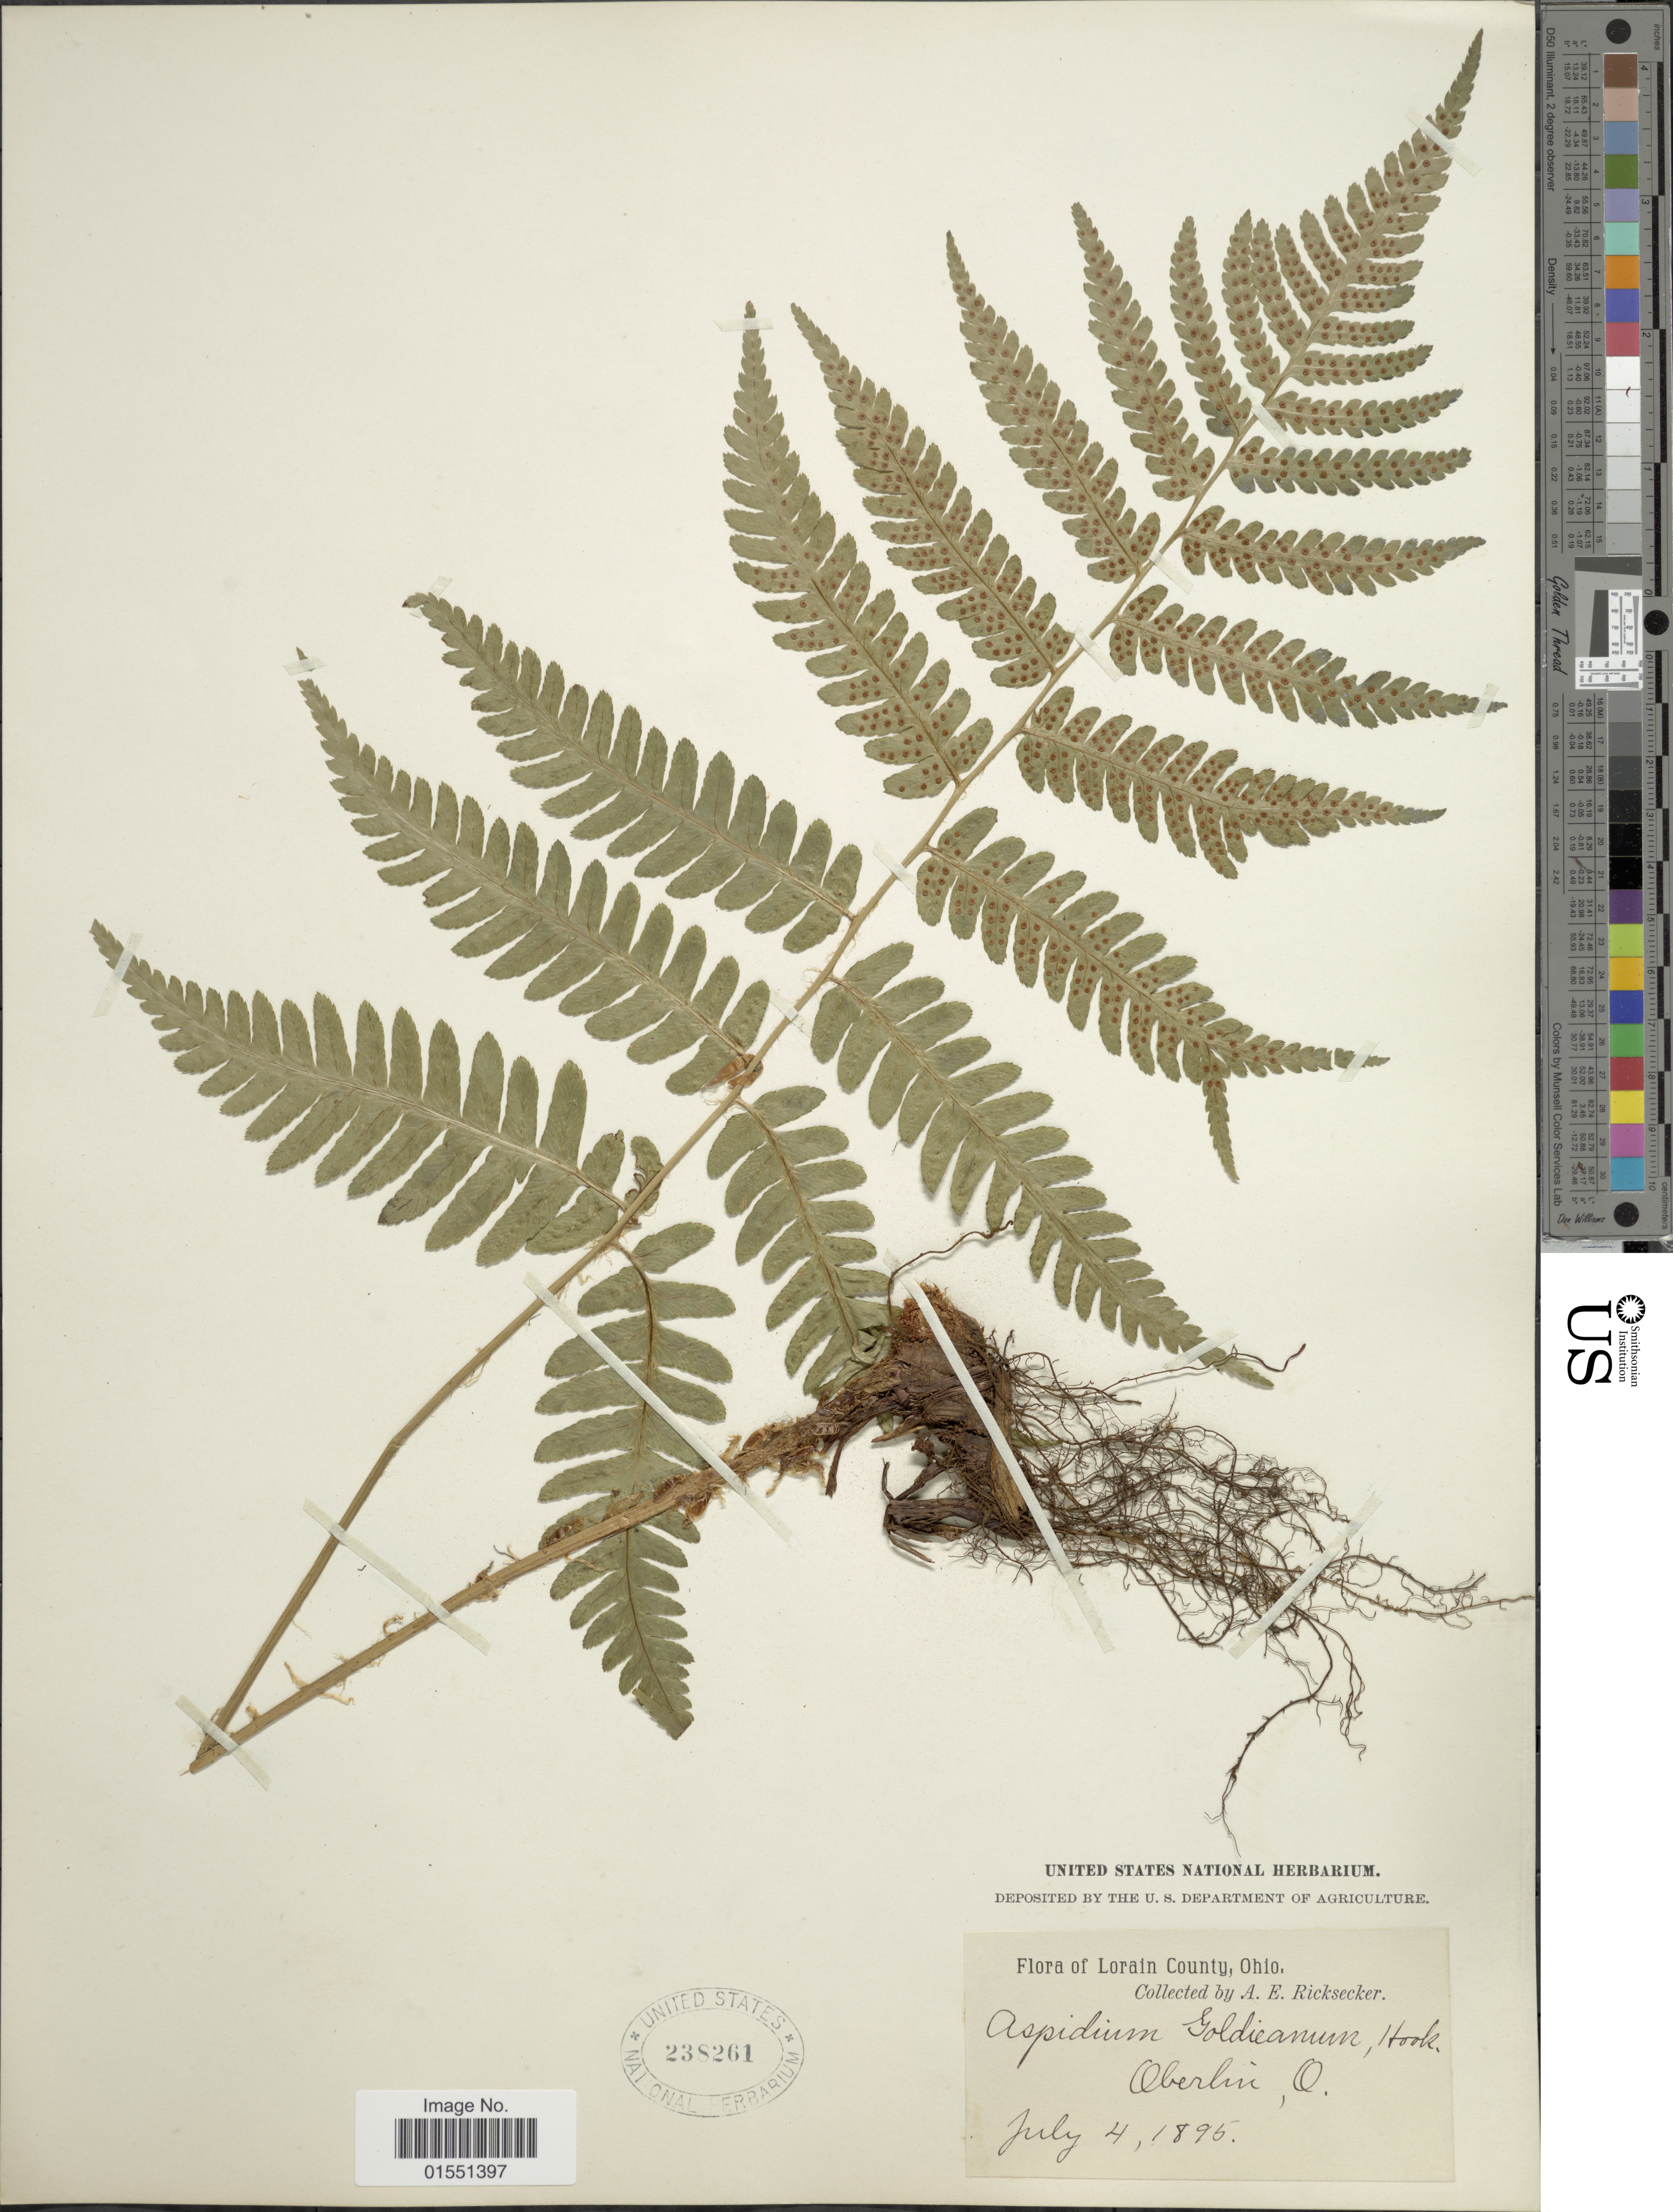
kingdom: Plantae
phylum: Tracheophyta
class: Polypodiopsida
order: Polypodiales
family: Dryopteridaceae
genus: Dryopteris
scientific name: Dryopteris goldiana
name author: (Hook. ex Goldie) A. Gray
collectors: A. E. Ricksecker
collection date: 1895-07-04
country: United States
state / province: Ohio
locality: Lorain County, Oberlin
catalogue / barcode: US 238261